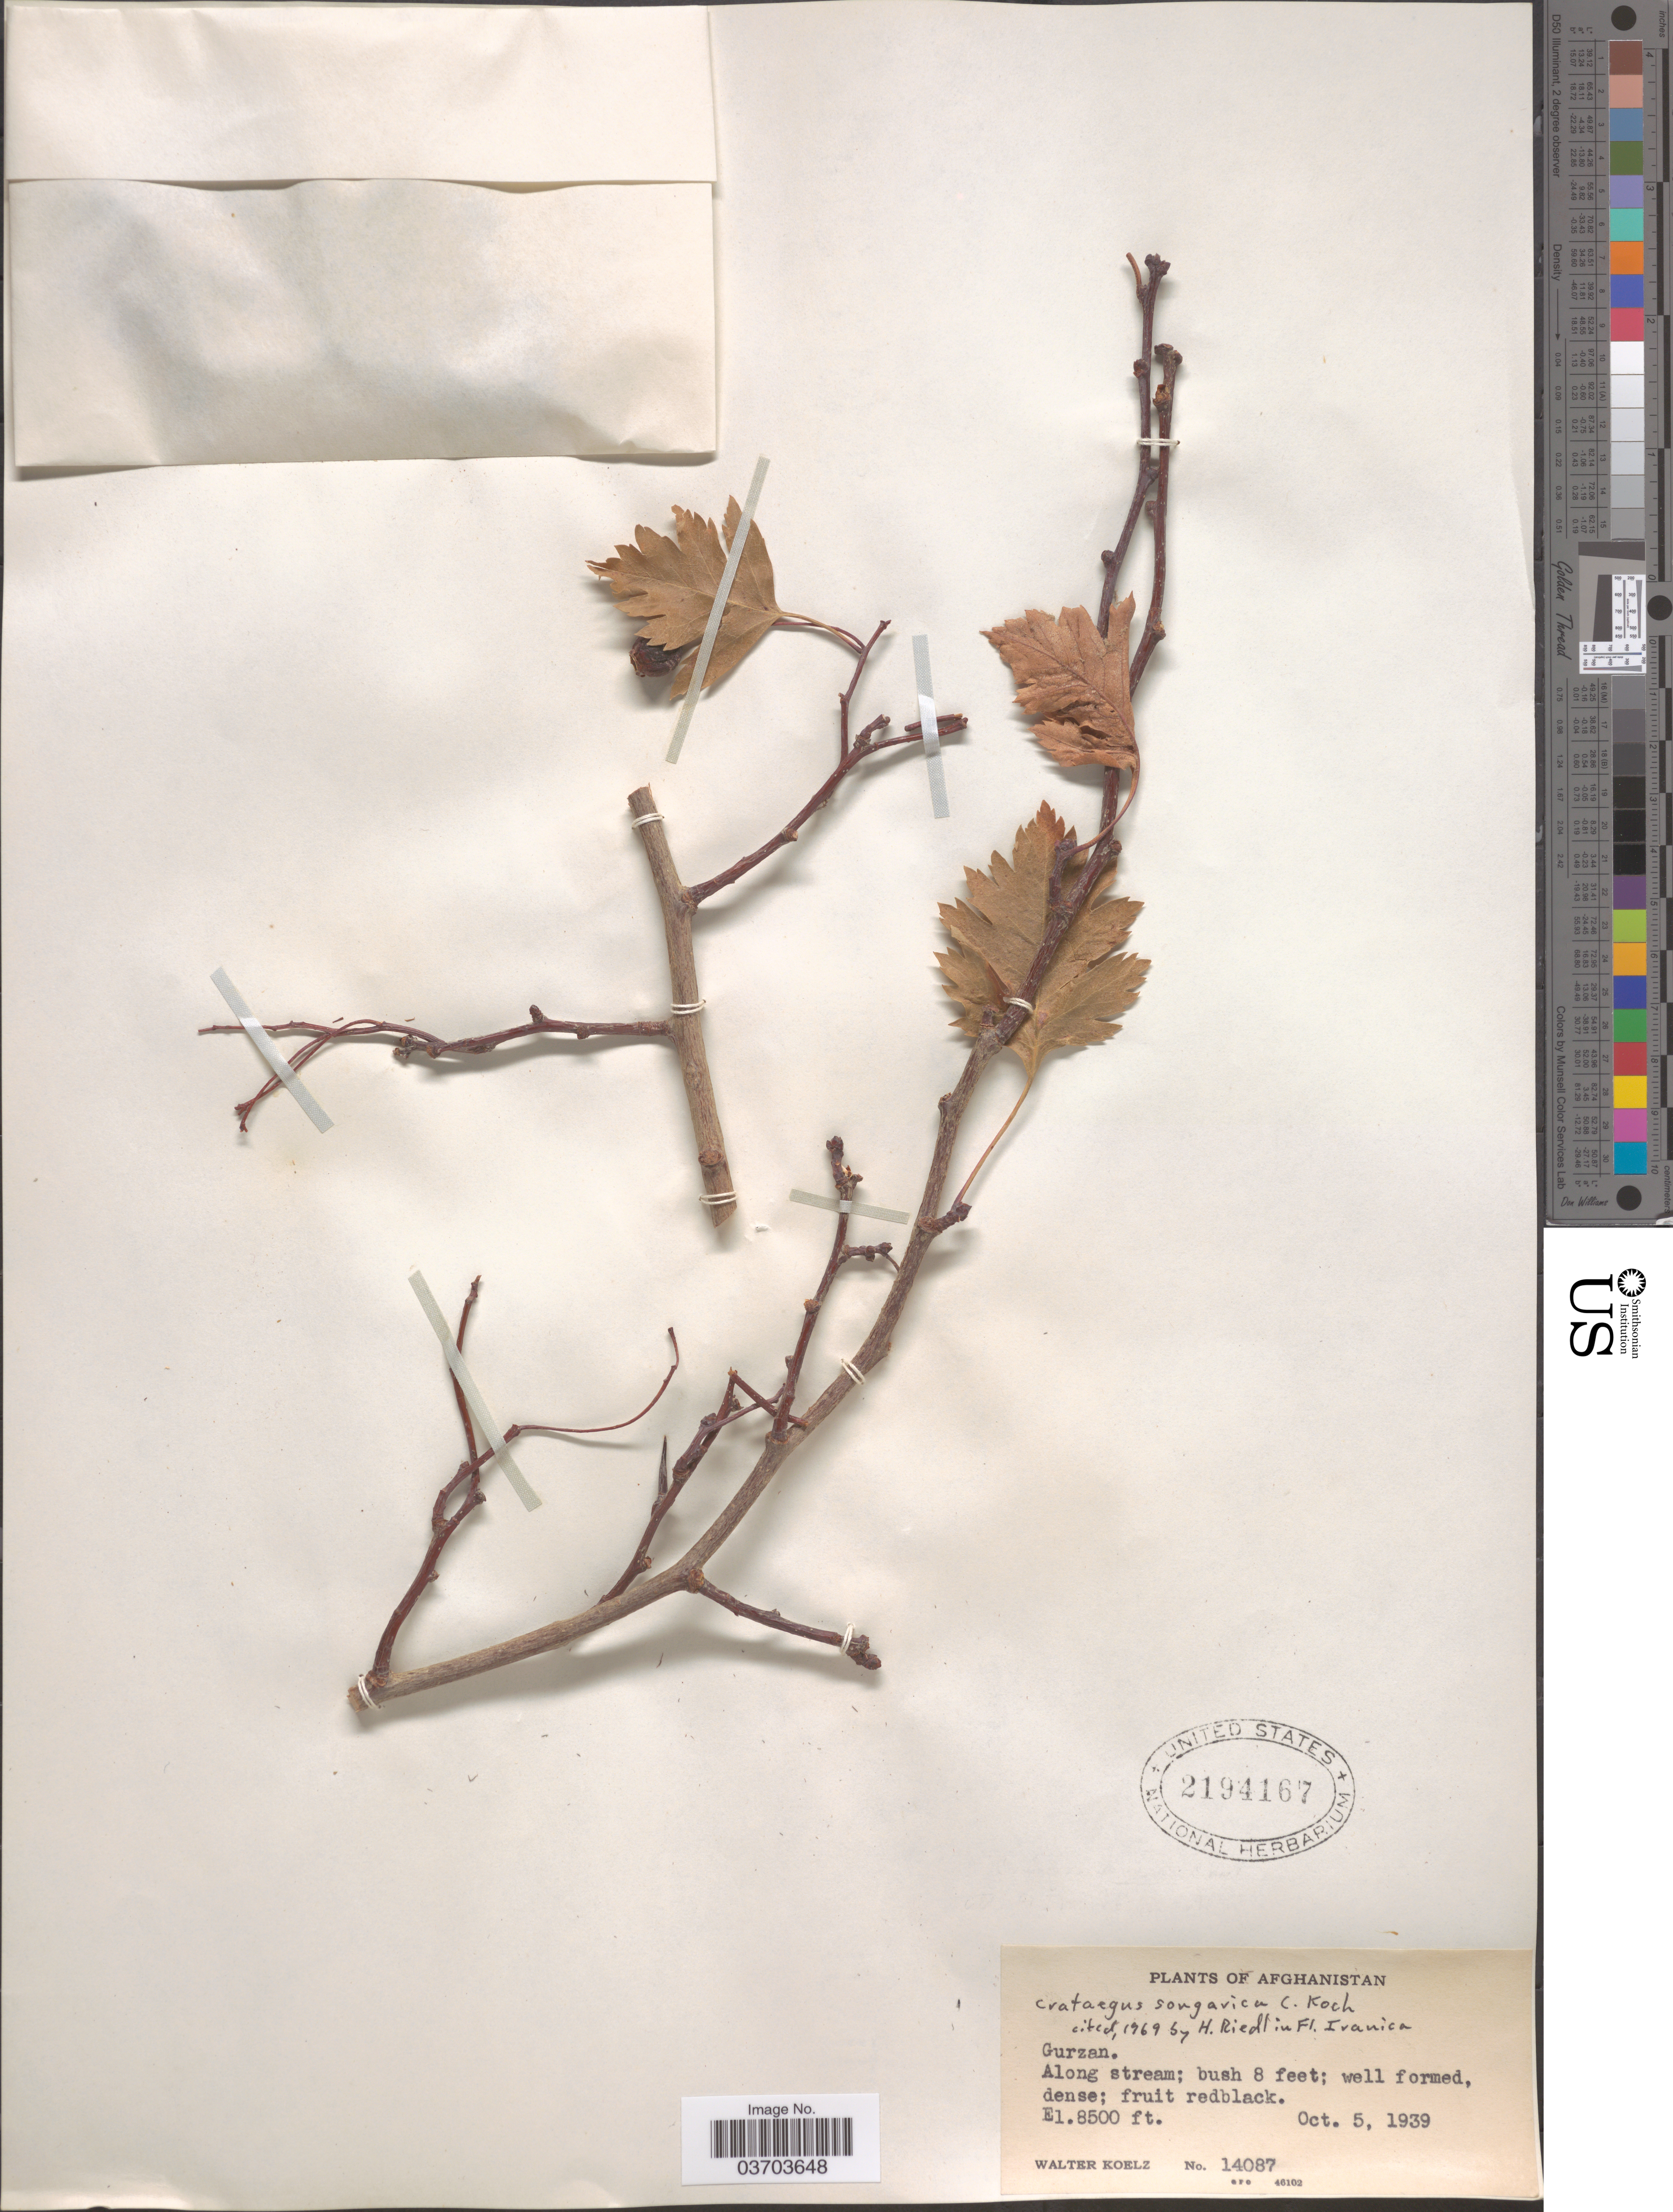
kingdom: Plantae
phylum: Tracheophyta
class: Magnoliopsida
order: Rosales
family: Rosaceae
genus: Crataegus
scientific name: Crataegus songarica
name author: K. Koch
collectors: W. N. Koelz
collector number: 14087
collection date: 1939-10-05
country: Afghanistan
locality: Gurzan.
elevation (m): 2591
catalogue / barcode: US 2194167